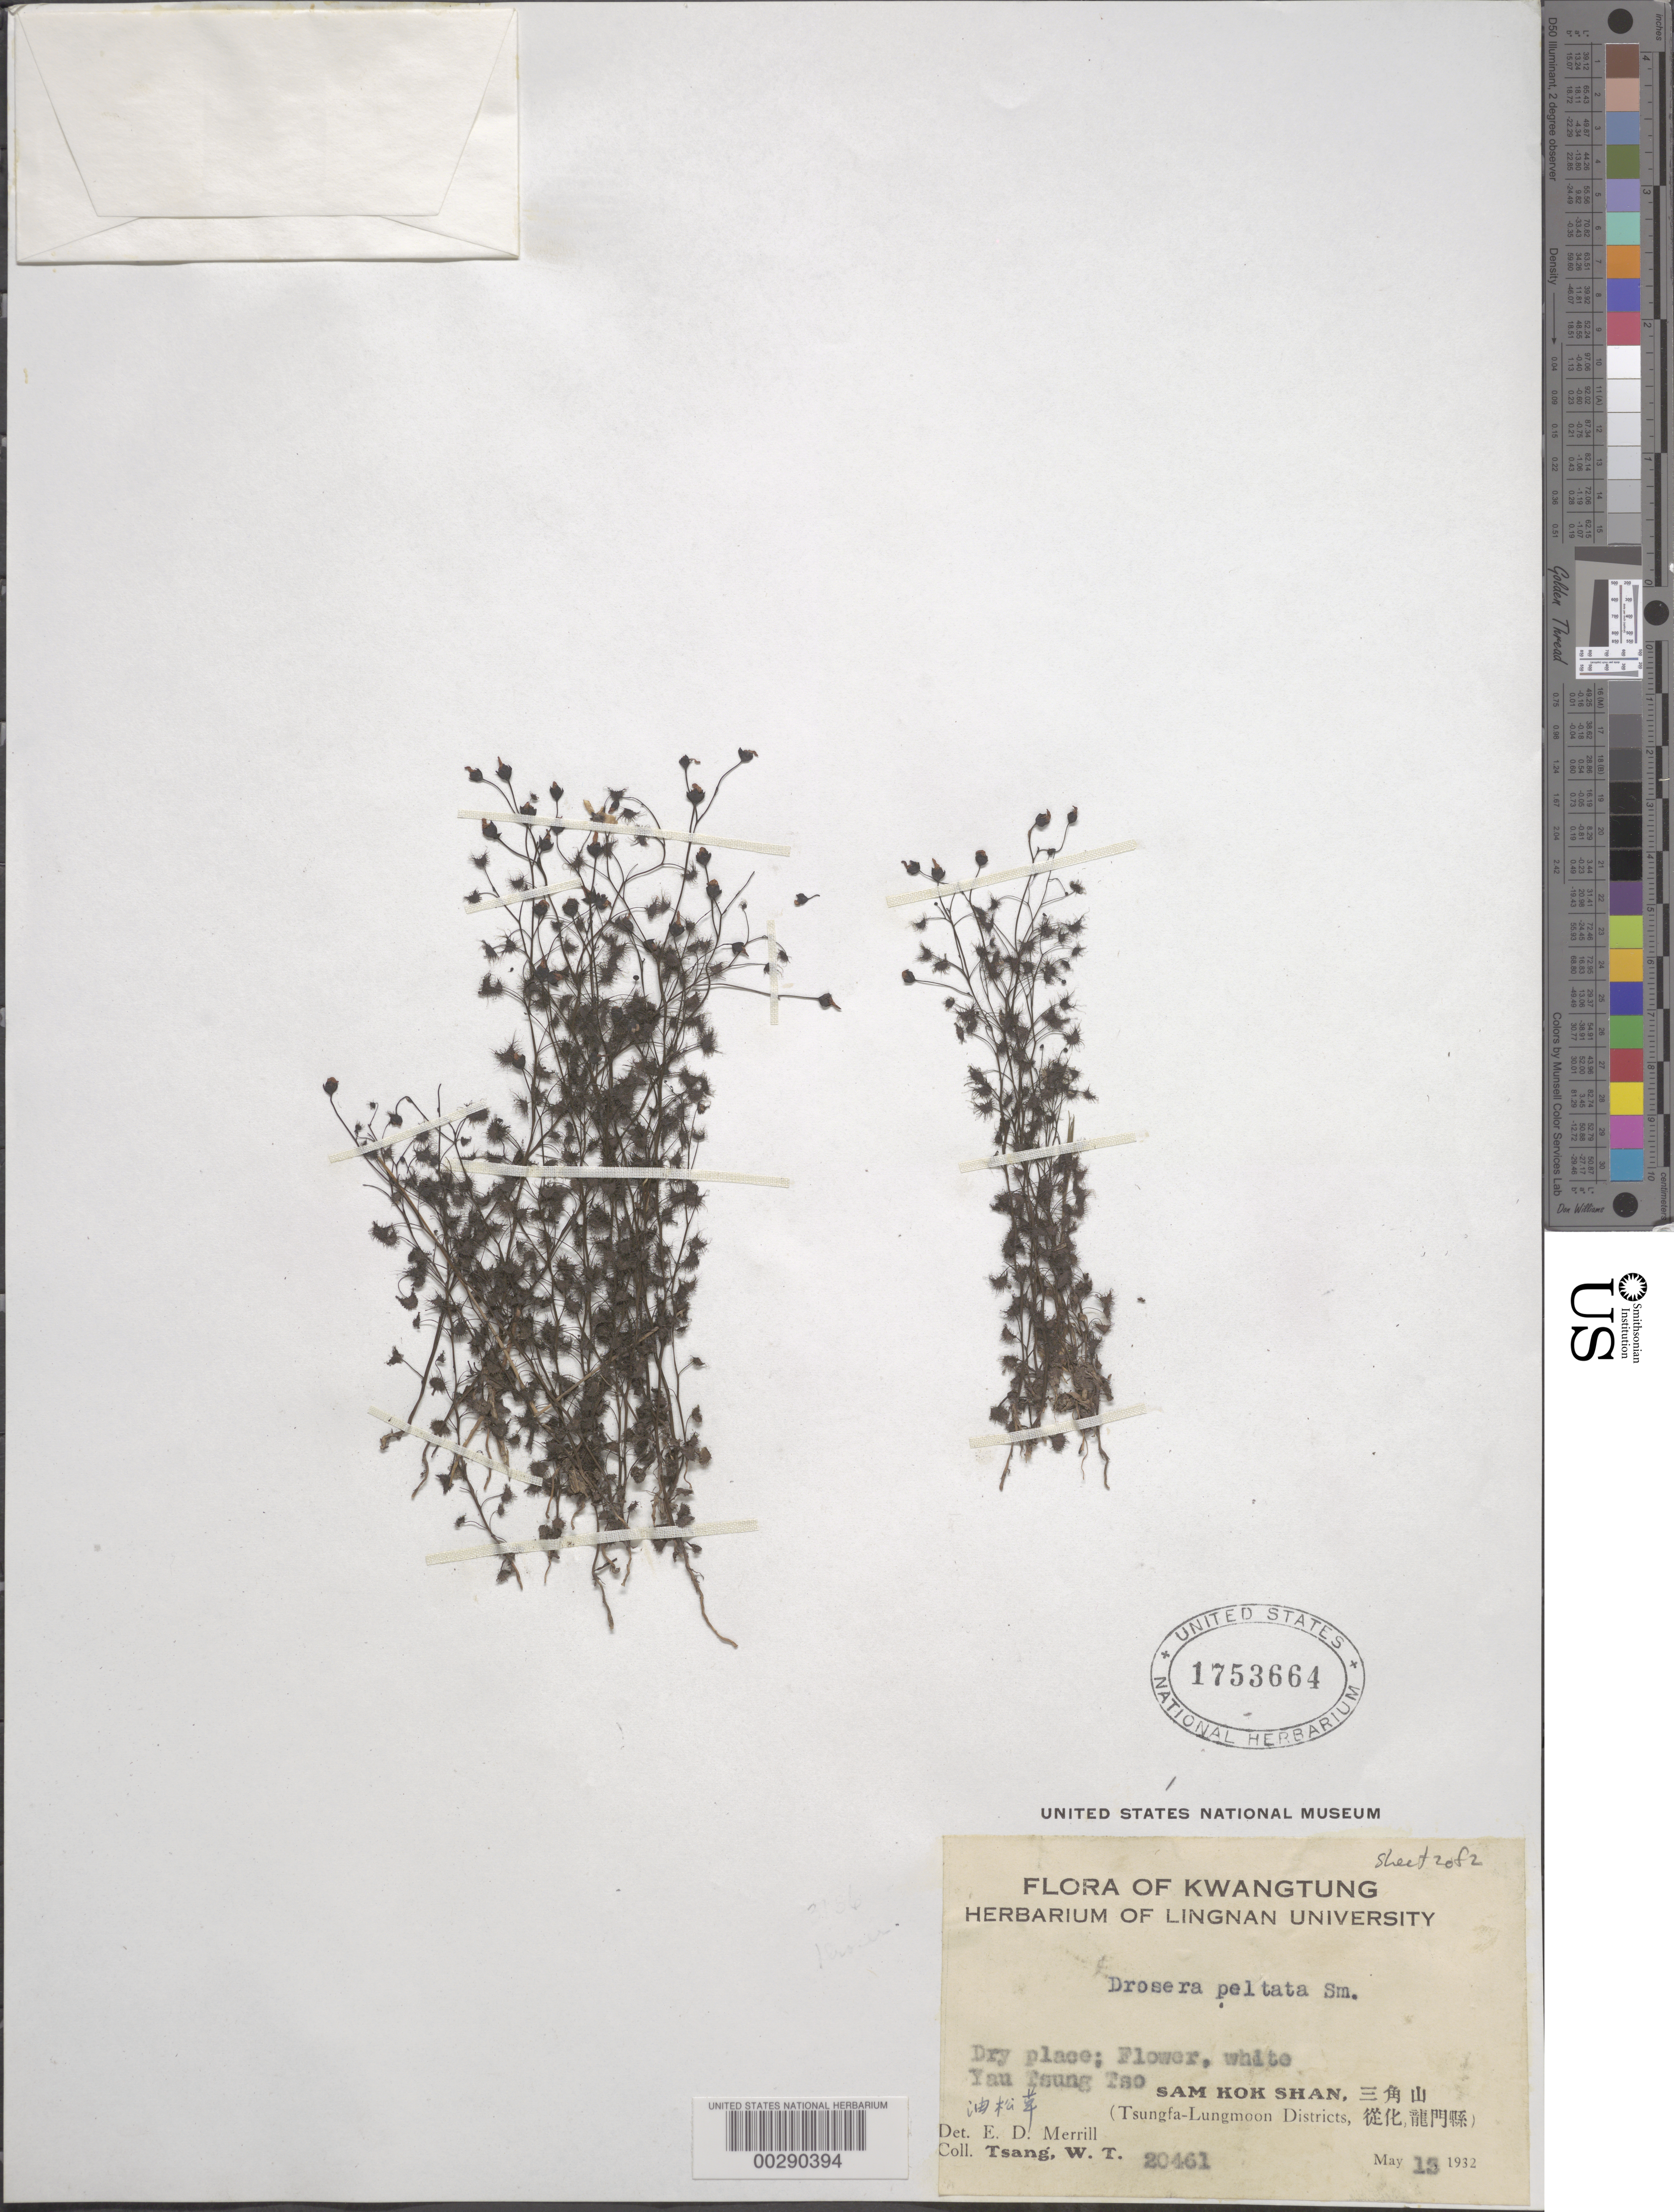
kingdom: Plantae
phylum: Tracheophyta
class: Magnoliopsida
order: Caryophyllales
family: Droseraceae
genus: Drosera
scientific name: Drosera peltata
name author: Sm. ex Willd.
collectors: W. T. Tsang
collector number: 20461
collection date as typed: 15 May 1932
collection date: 1932-05-15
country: China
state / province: Guangdong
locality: Tsungfa - lungmoon dist., sam kok shan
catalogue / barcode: US 1753664